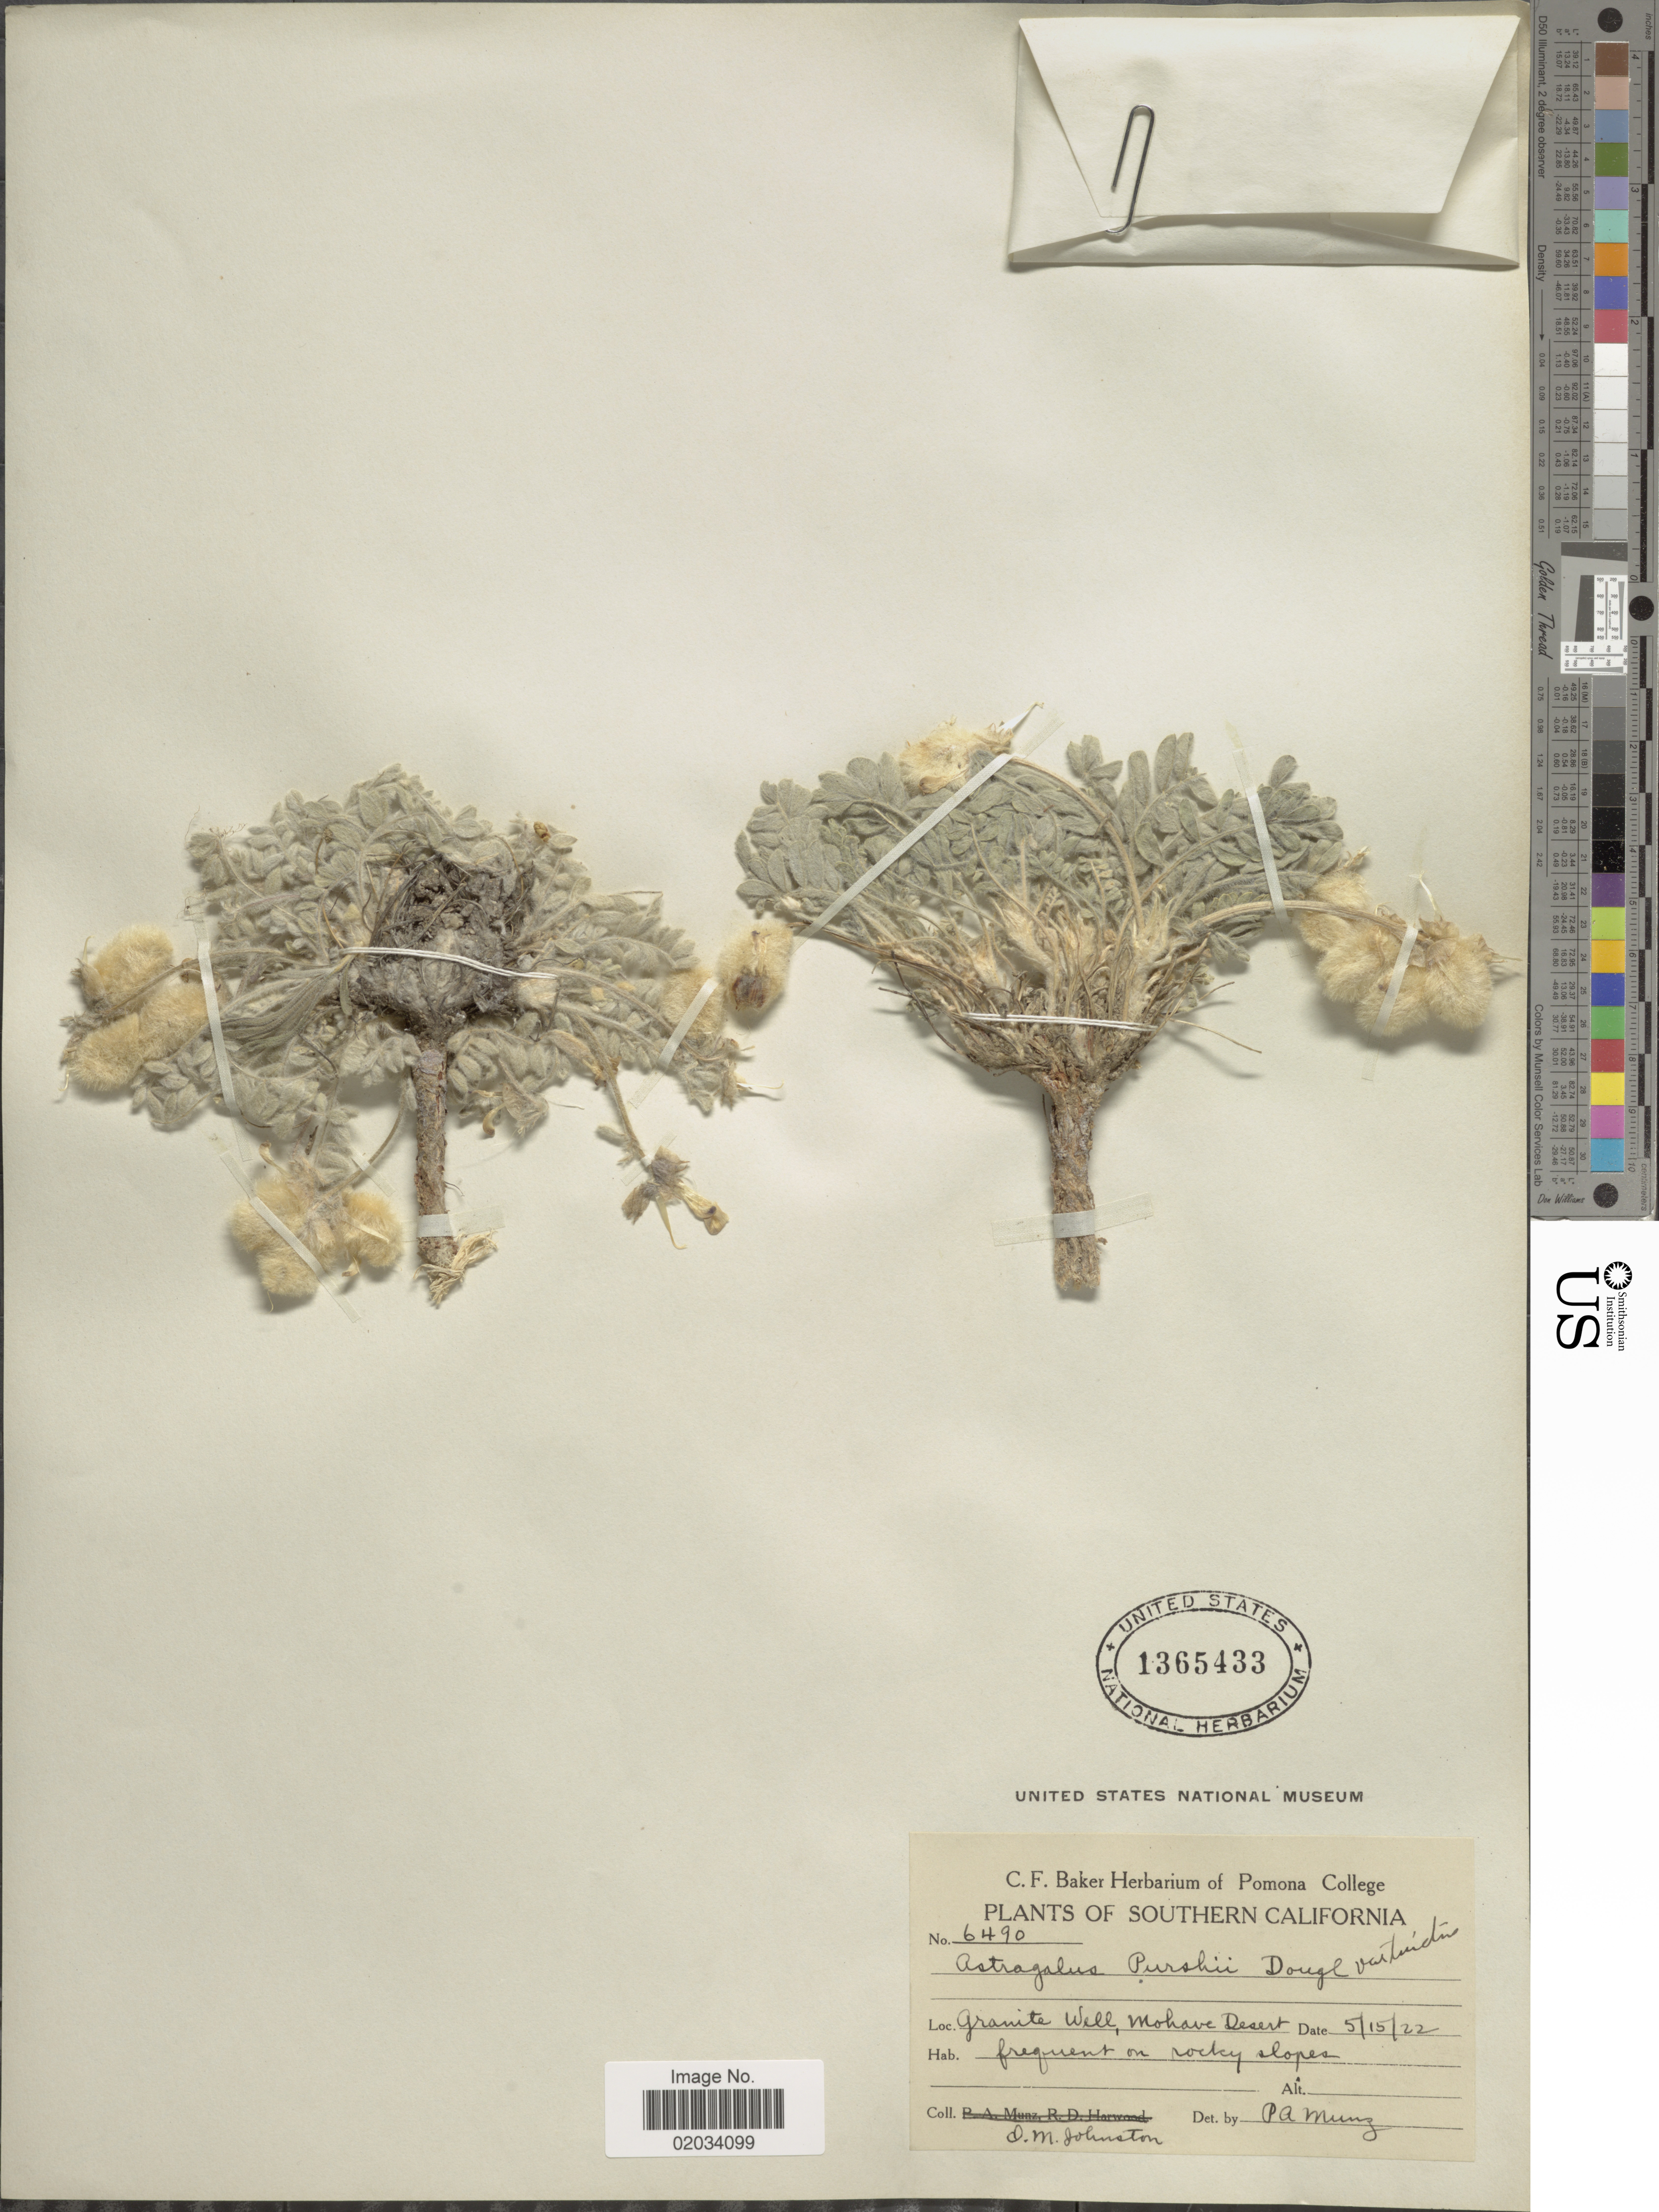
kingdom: Plantae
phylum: Tracheophyta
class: Magnoliopsida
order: Fabales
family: Fabaceae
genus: Astragalus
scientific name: Astragalus purshii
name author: Douglas ex Hook.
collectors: I.M. Johnston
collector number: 6490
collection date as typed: Transcribed d/m/y: 15/5/22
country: United States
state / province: California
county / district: Kern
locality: Southern California, Granite Well, Mohave Desert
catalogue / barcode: US 1365433